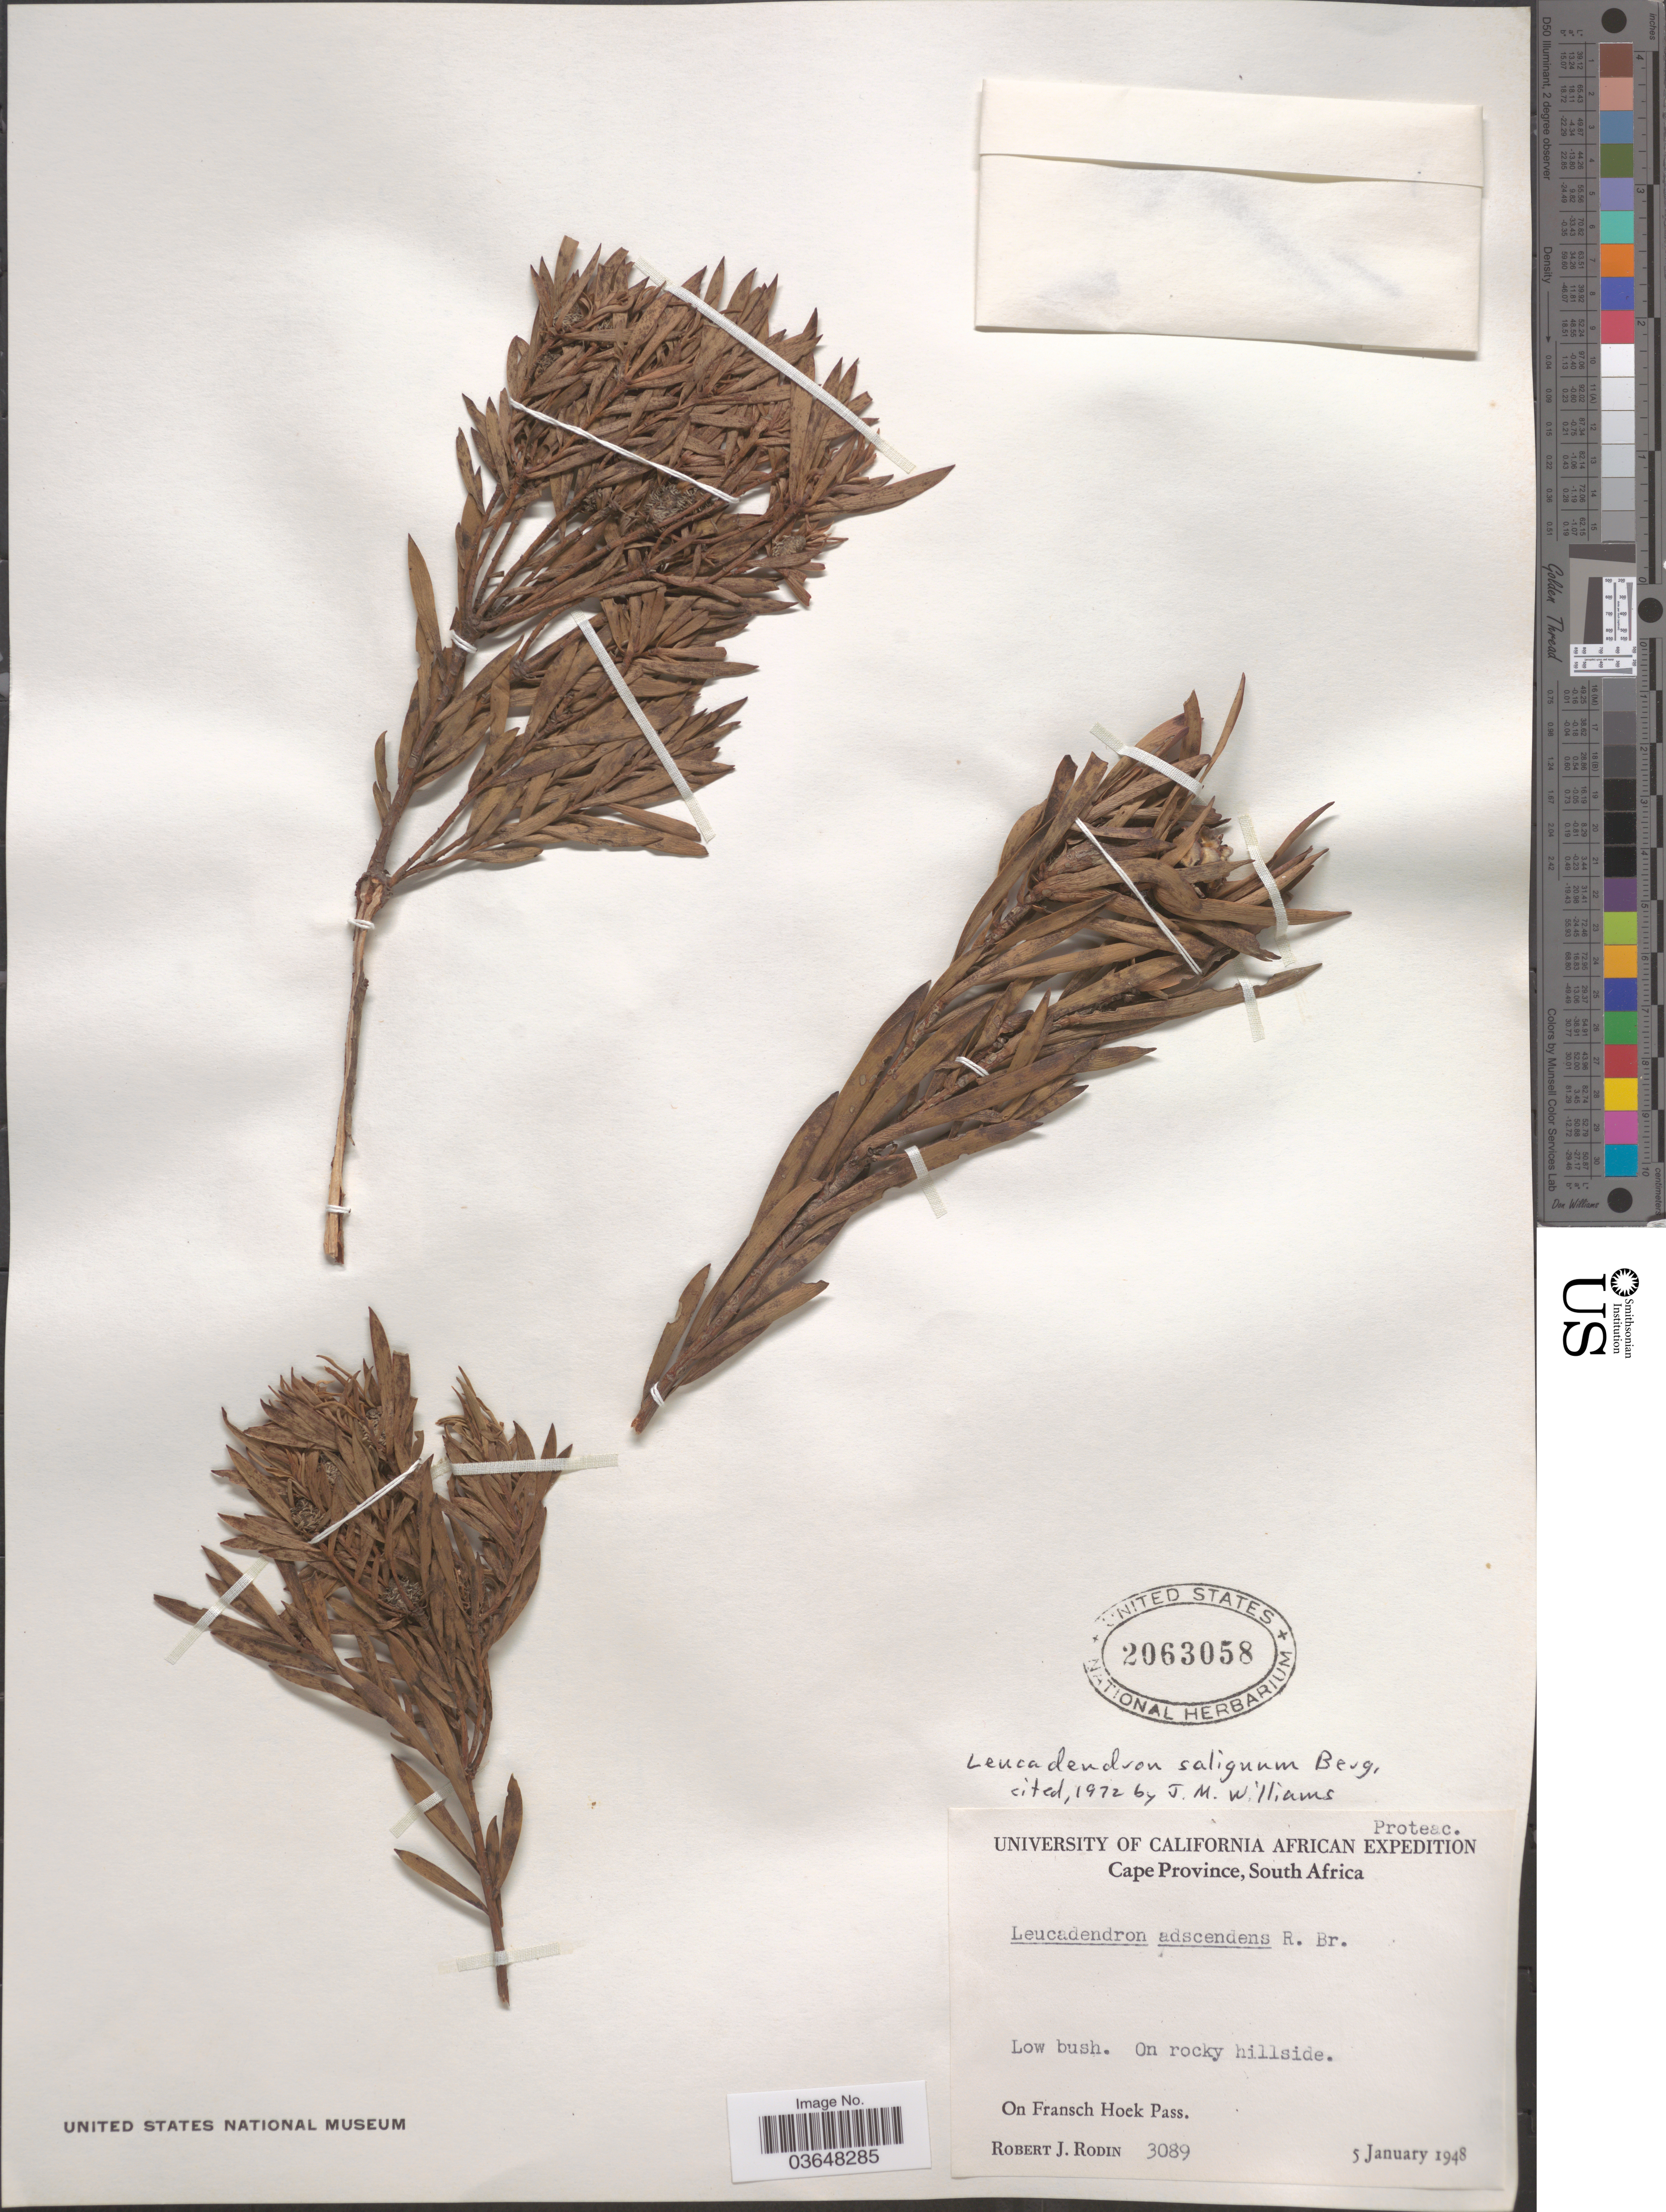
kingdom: Plantae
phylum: Tracheophyta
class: Magnoliopsida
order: Proteales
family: Proteaceae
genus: Leucadendron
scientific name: Leucadendron salignum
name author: P.J. Bergius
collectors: R. J. Rodin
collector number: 3089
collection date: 1948-01-05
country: South Africa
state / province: Western Cape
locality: On Fransch Hoek Pass.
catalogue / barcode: US 2063058